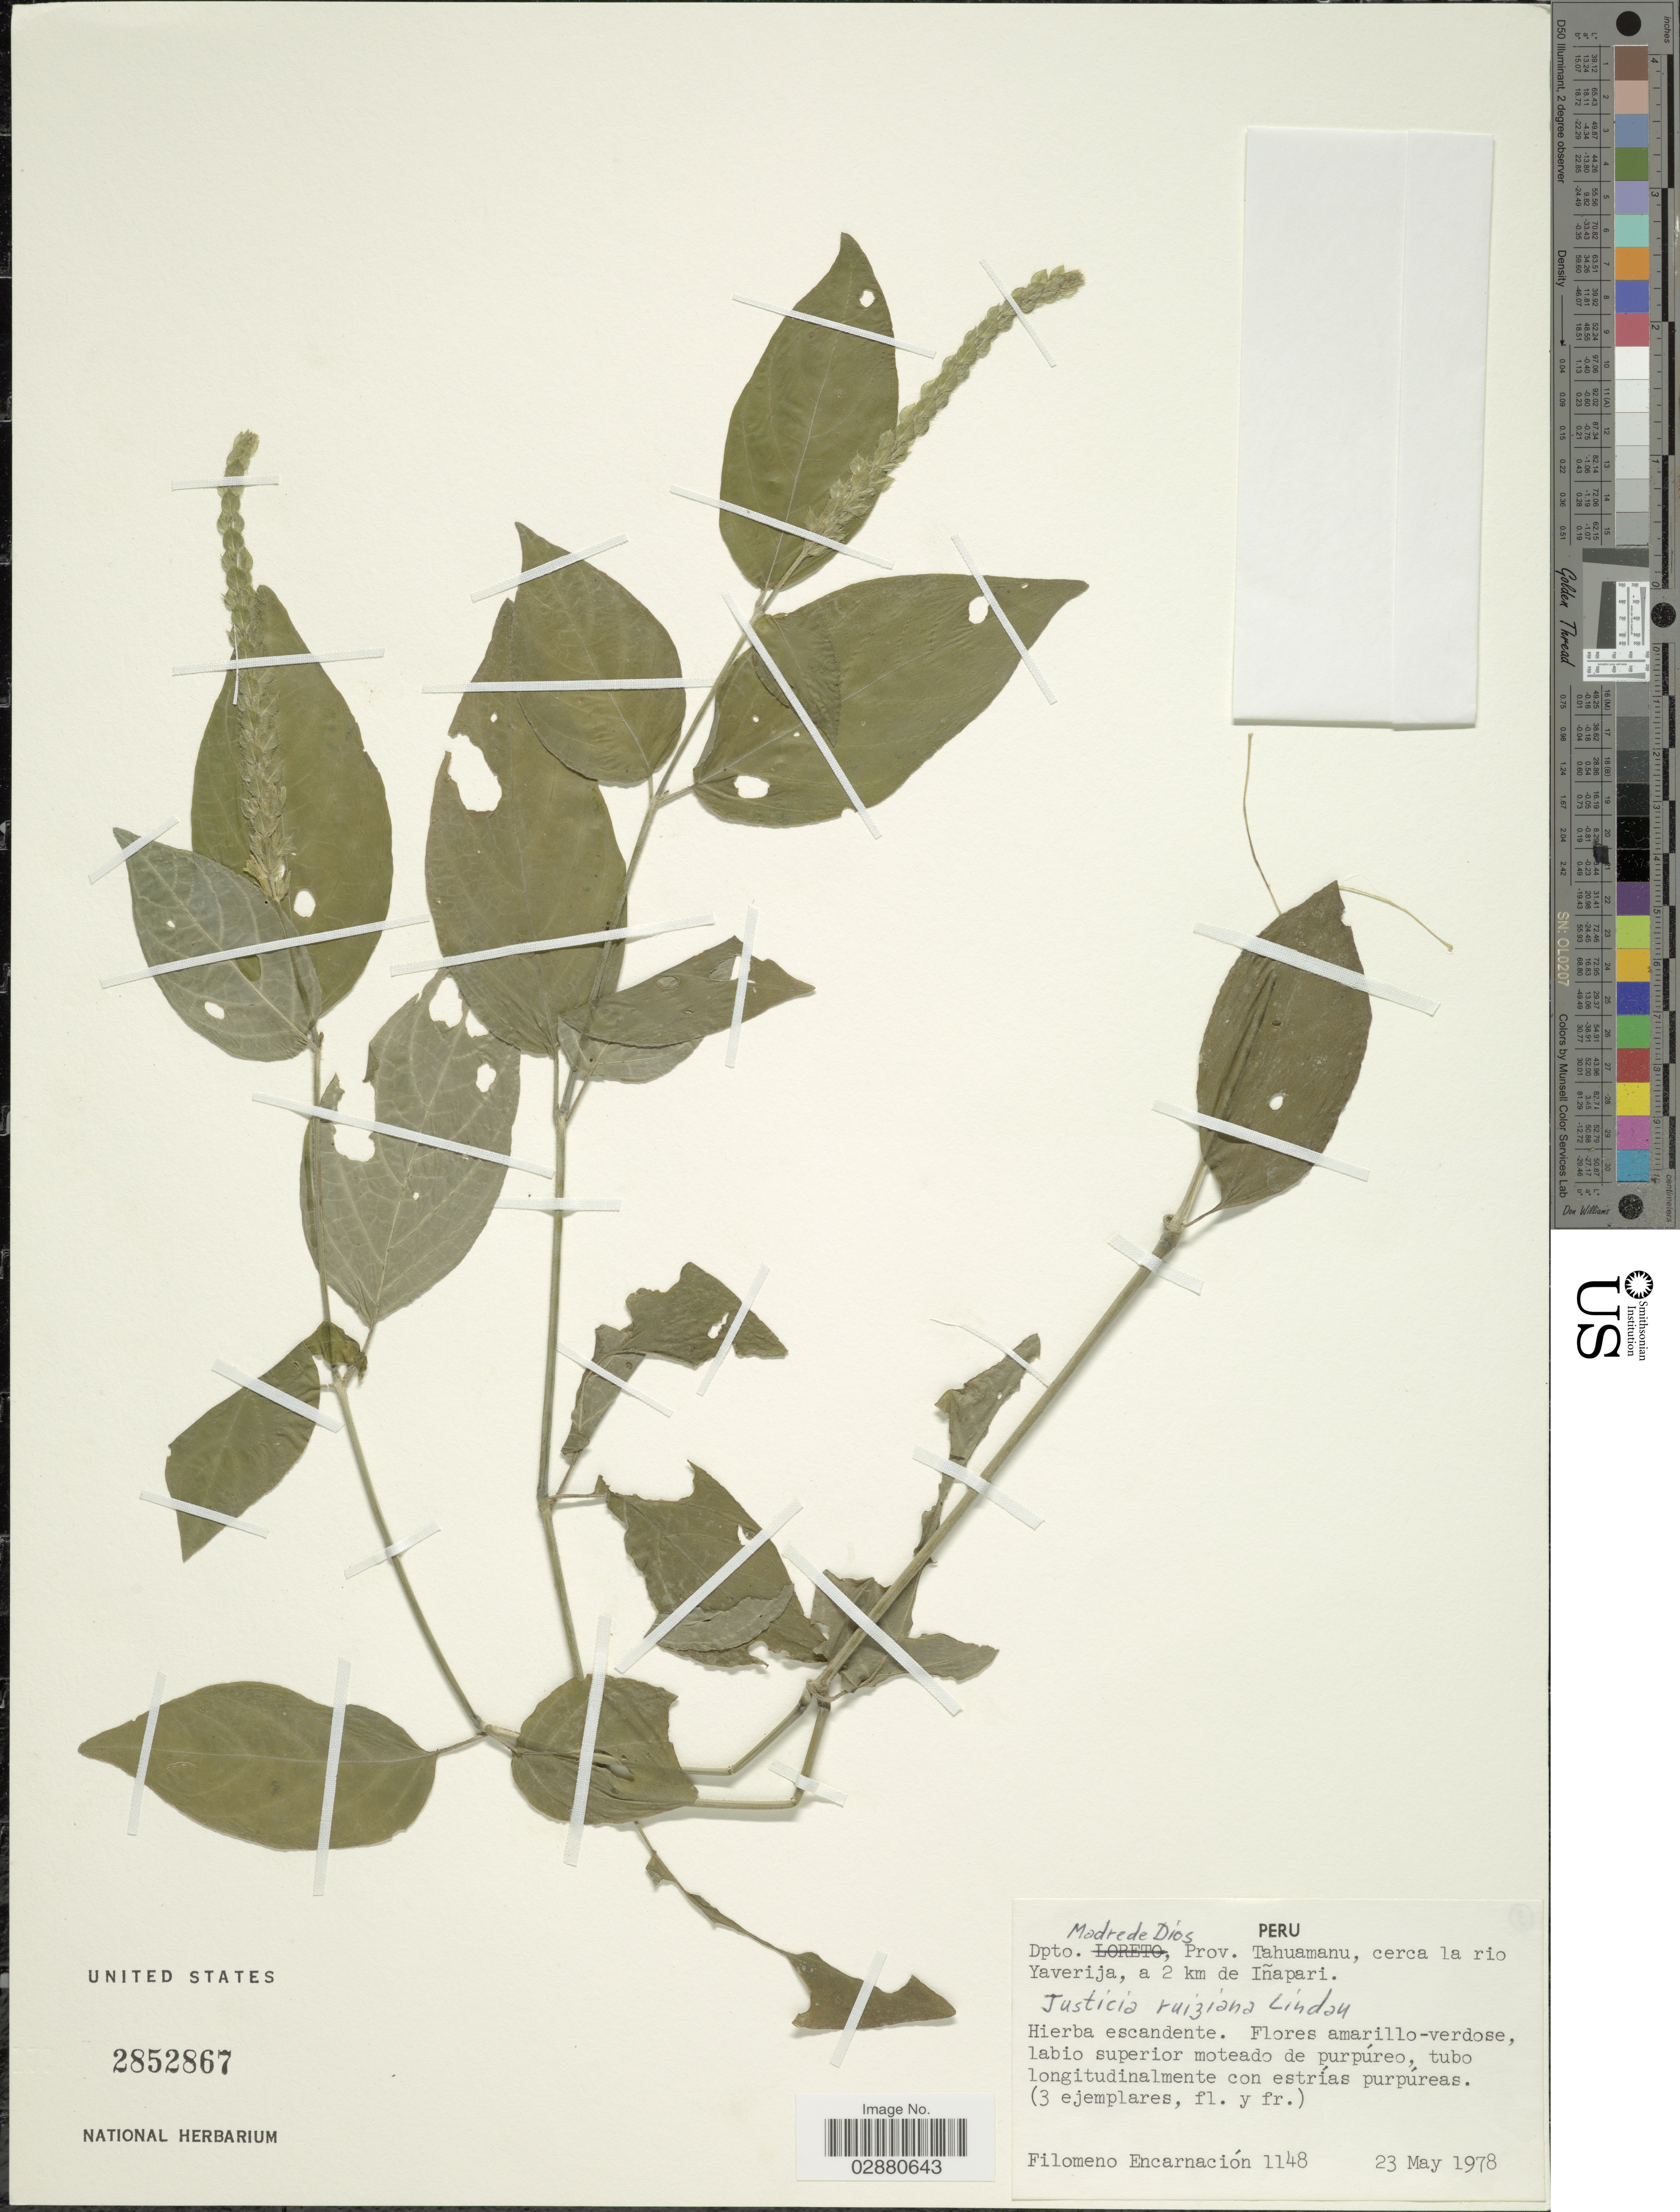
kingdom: Plantae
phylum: Tracheophyta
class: Magnoliopsida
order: Lamiales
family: Acanthaceae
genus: Justicia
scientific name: Justicia ruiziana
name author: Lindau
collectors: F. Encarnación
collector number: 1148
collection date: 1978-05-23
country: Peru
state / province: Madre de Dios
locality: Dpto. Madre de Díos, Prov. Tahuamanu, cerca la rio Yaverija, a 2 km de Iñapari.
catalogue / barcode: US 2852867